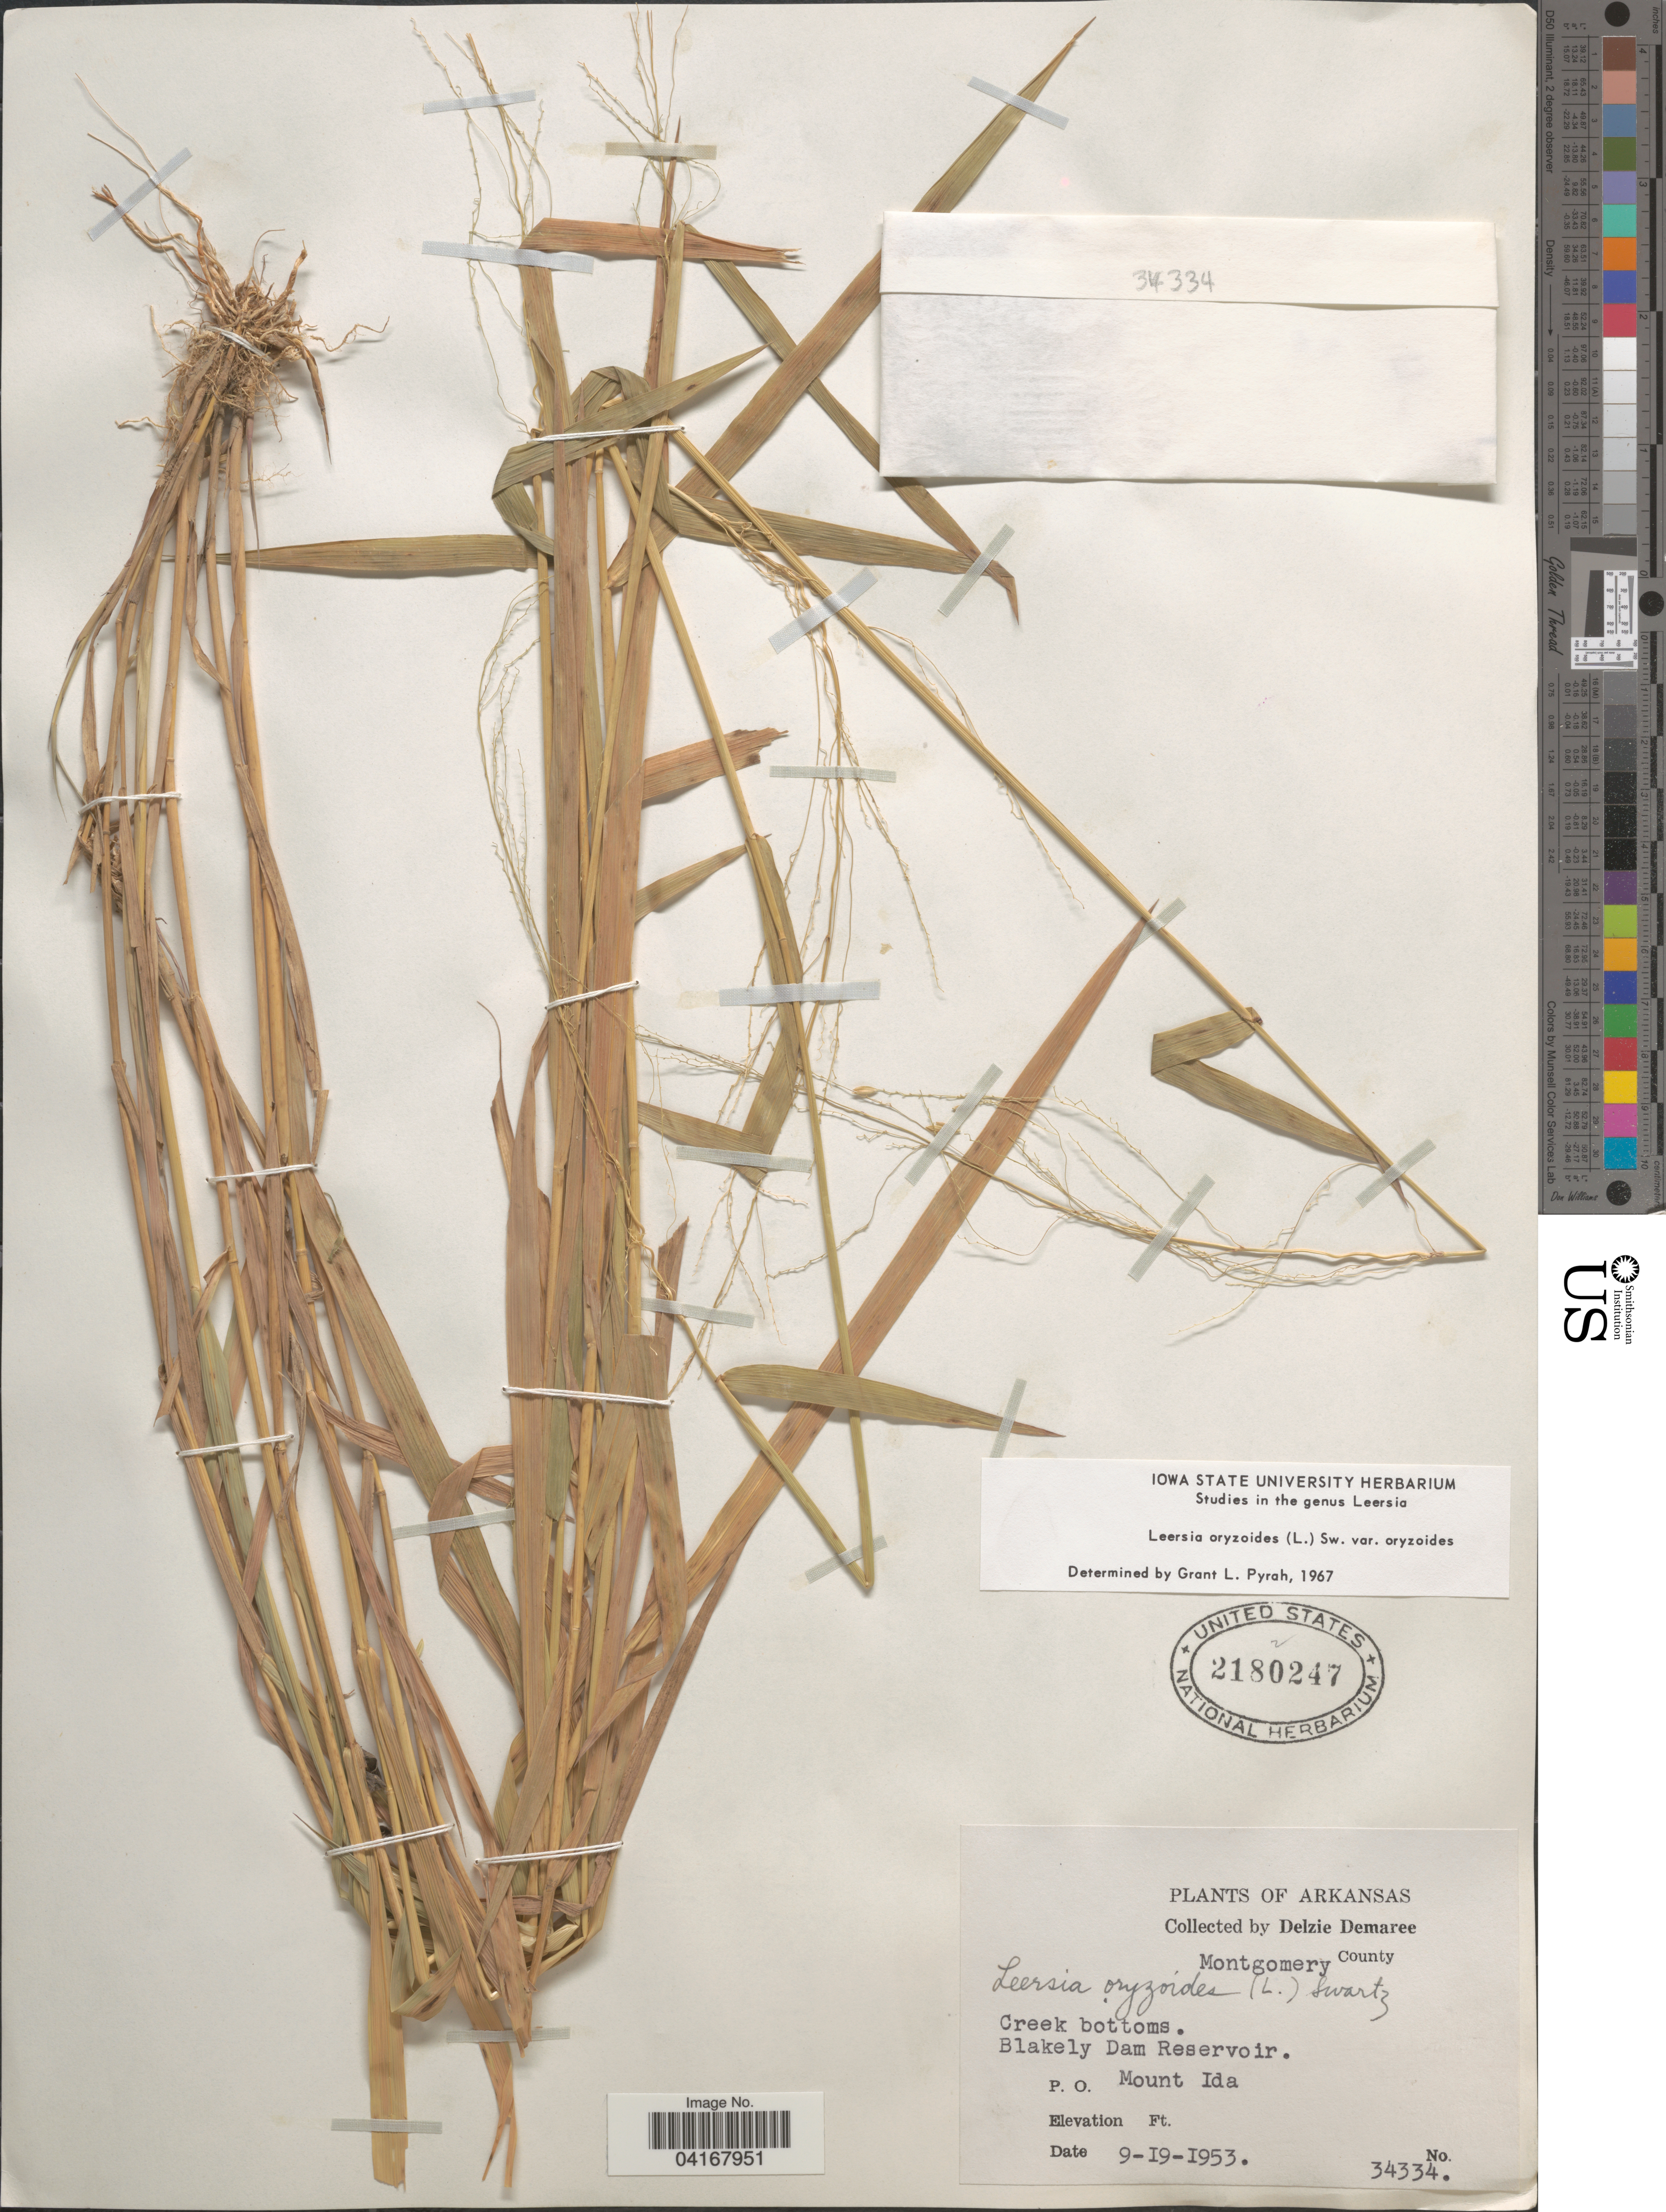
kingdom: Plantae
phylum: Tracheophyta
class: Liliopsida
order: Poales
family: Poaceae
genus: Leersia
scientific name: Leersia oryzoides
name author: (L.) Sw.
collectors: D. Demaree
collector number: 34334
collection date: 1953-09-19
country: United States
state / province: Arkansas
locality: Montgomery County. Blakely Dam Reservoir. P.O. Mount Ida.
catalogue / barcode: US 2180247